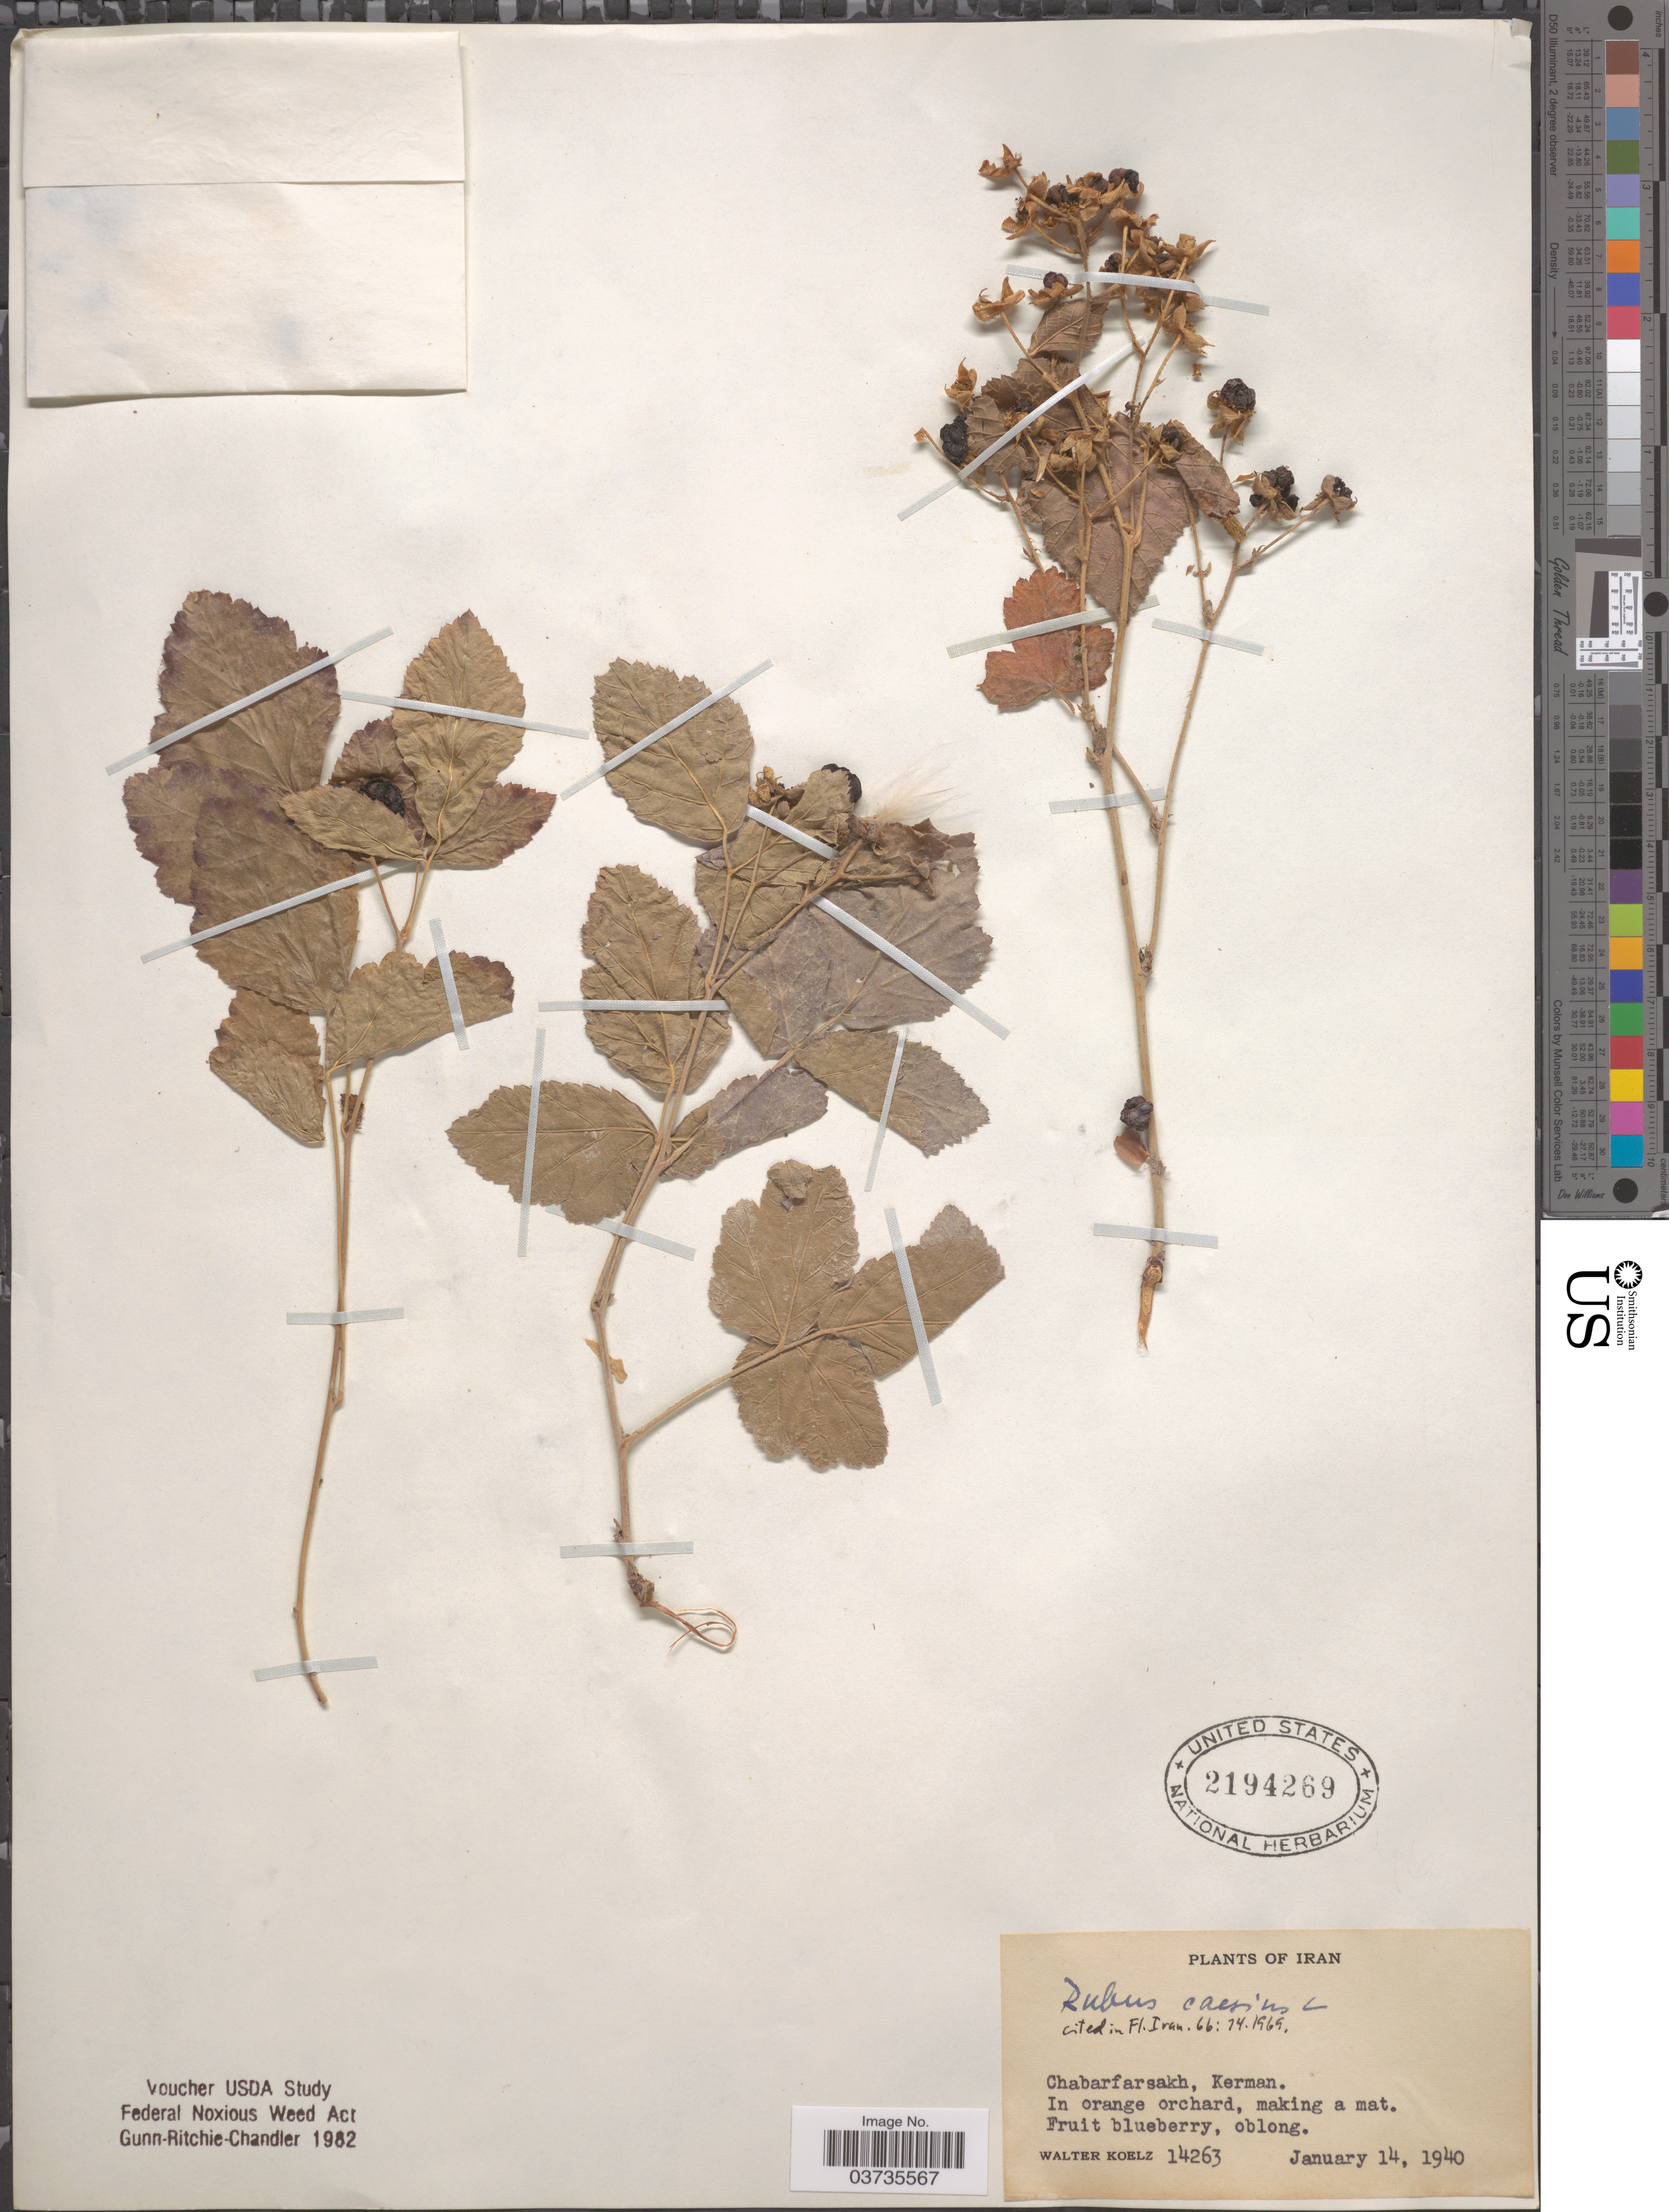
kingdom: Plantae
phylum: Tracheophyta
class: Magnoliopsida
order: Rosales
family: Rosaceae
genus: Rubus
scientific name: Rubus caesius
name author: L.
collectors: W. N. Koelz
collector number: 14263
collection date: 1940-01-14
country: Iran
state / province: Kerman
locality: Chabarfarsakh.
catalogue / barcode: US 2194269